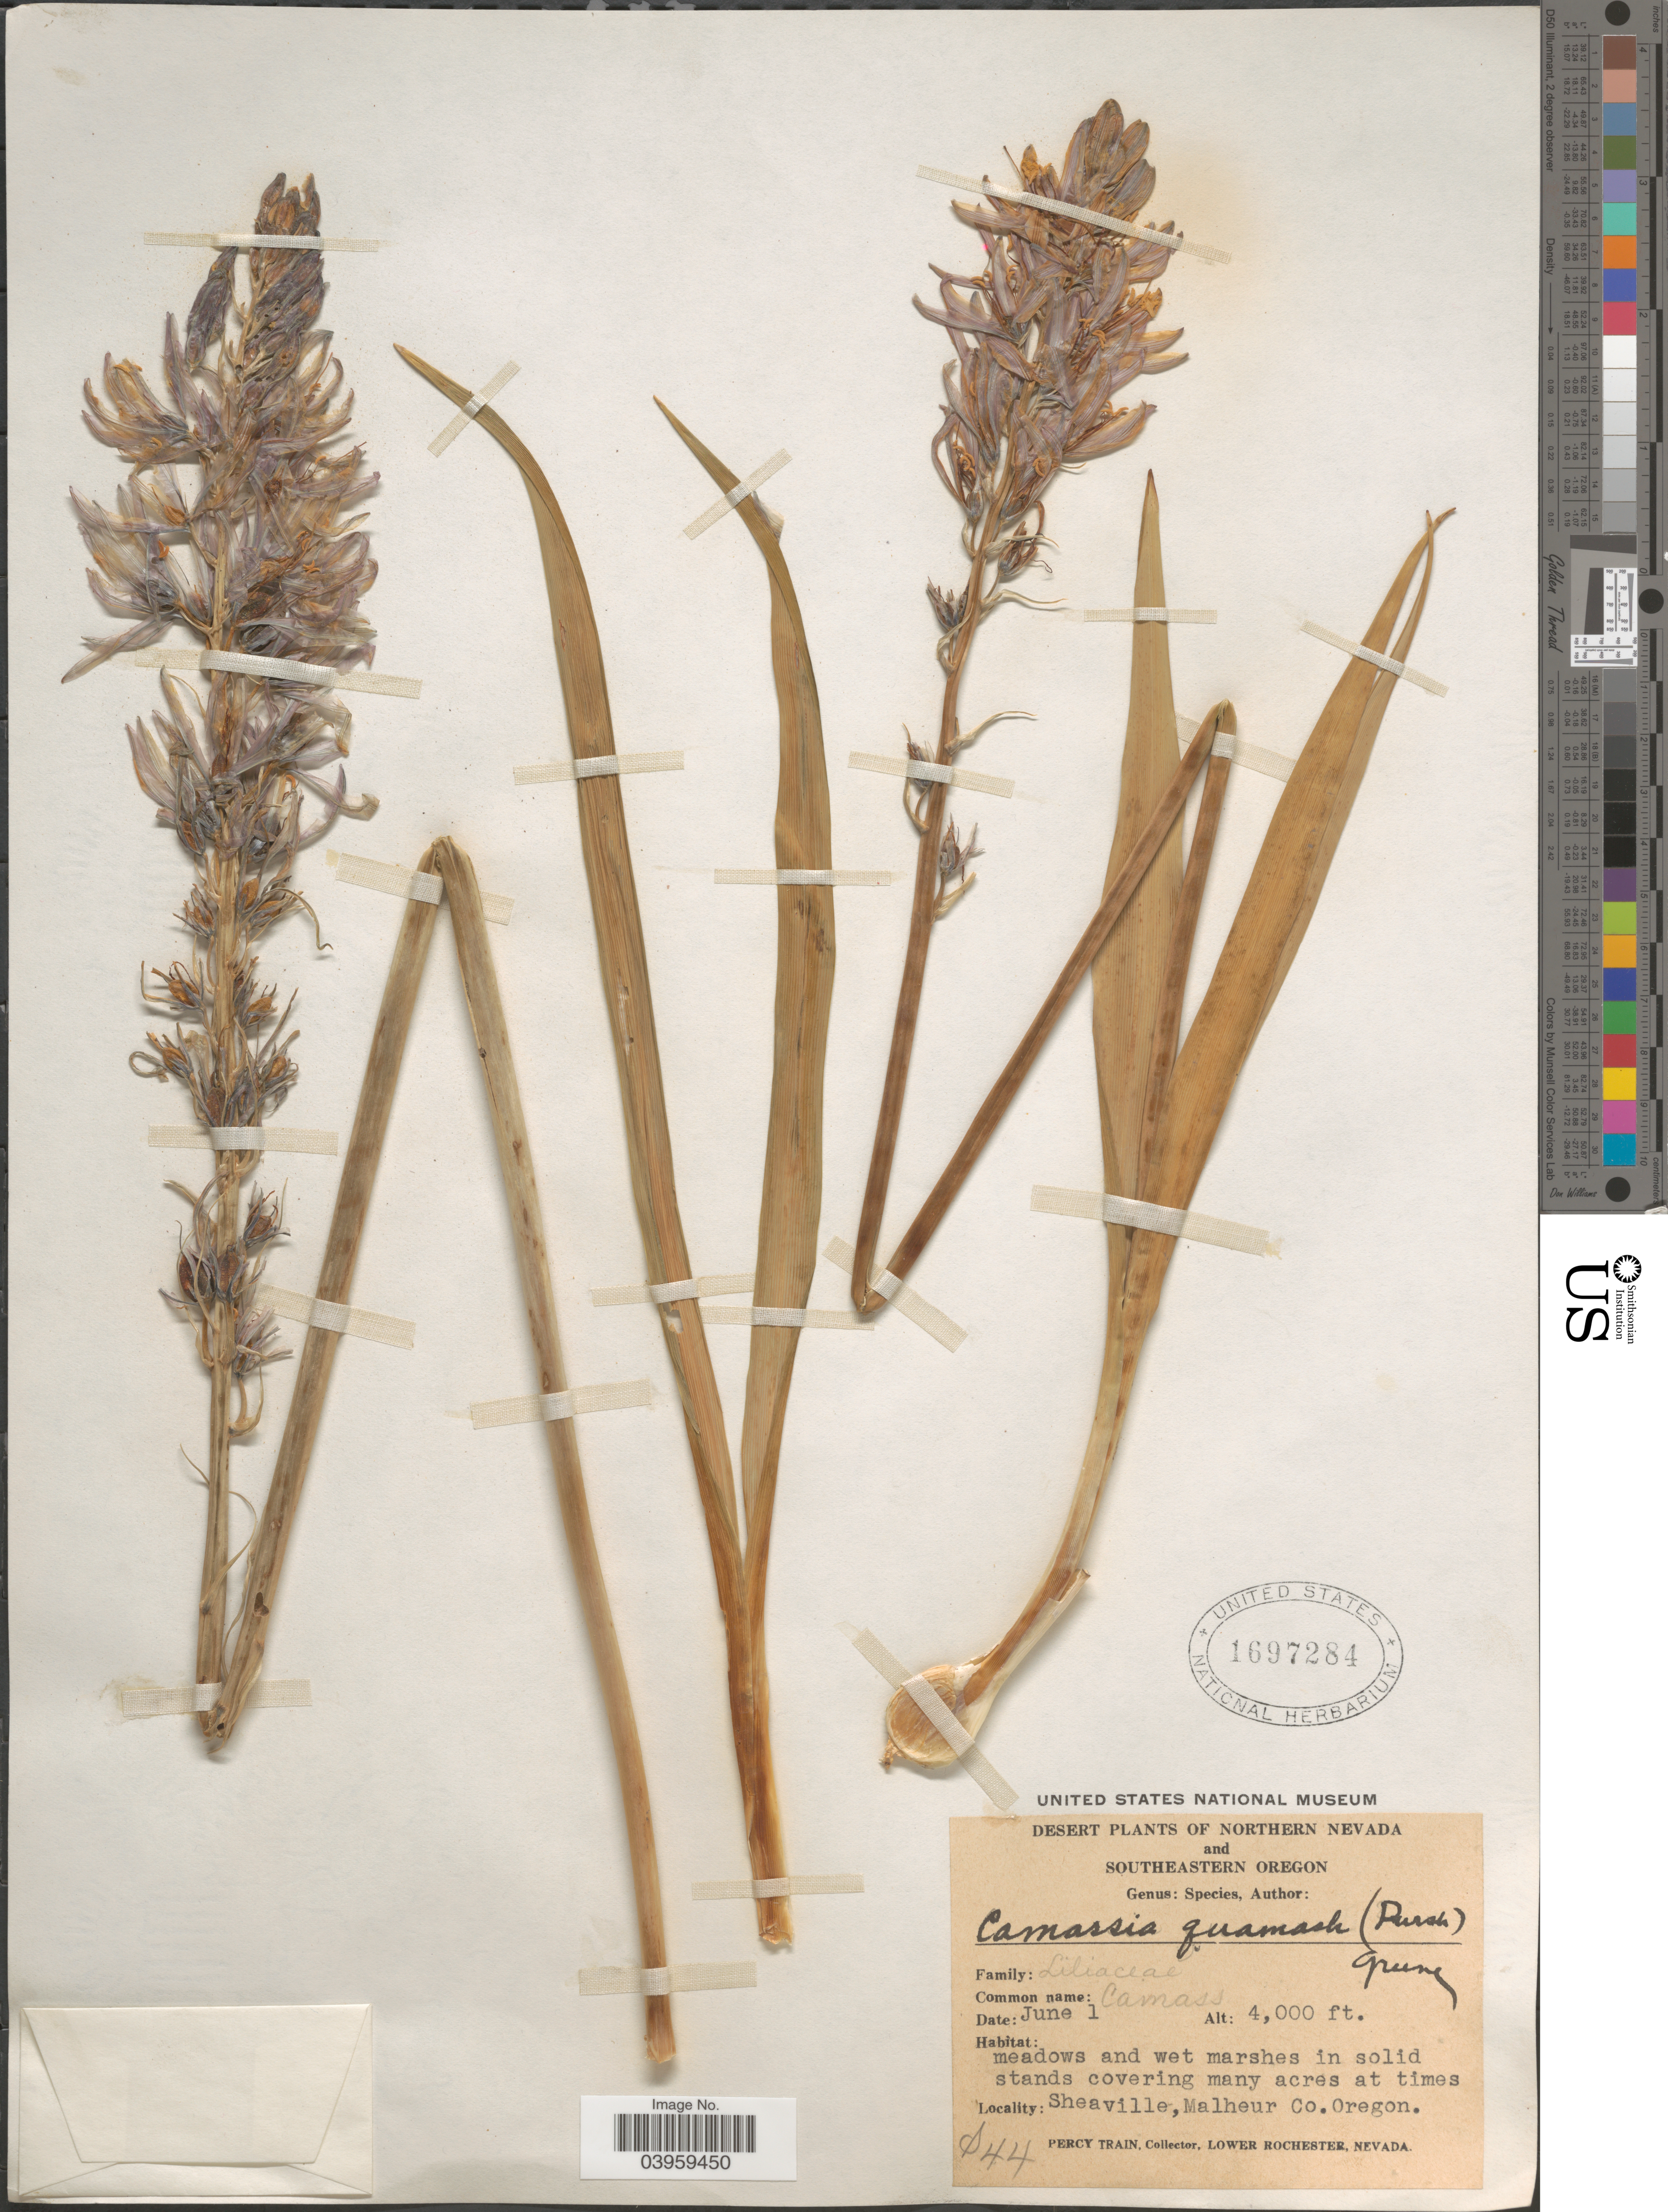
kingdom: Plantae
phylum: Tracheophyta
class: Liliopsida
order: Asparagales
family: Asparagaceae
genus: Camassia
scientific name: Camassia quamash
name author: (Pursh) Greene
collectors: P. Train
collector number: S44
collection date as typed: Transcribed d/m/y: /6/1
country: United States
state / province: Oregon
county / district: Malheur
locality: Southeastern Oregon. Meadows and wet marshes in solid stands covering many acres at times. Sheaville, Malheur Co.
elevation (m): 1219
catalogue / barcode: US 1697284